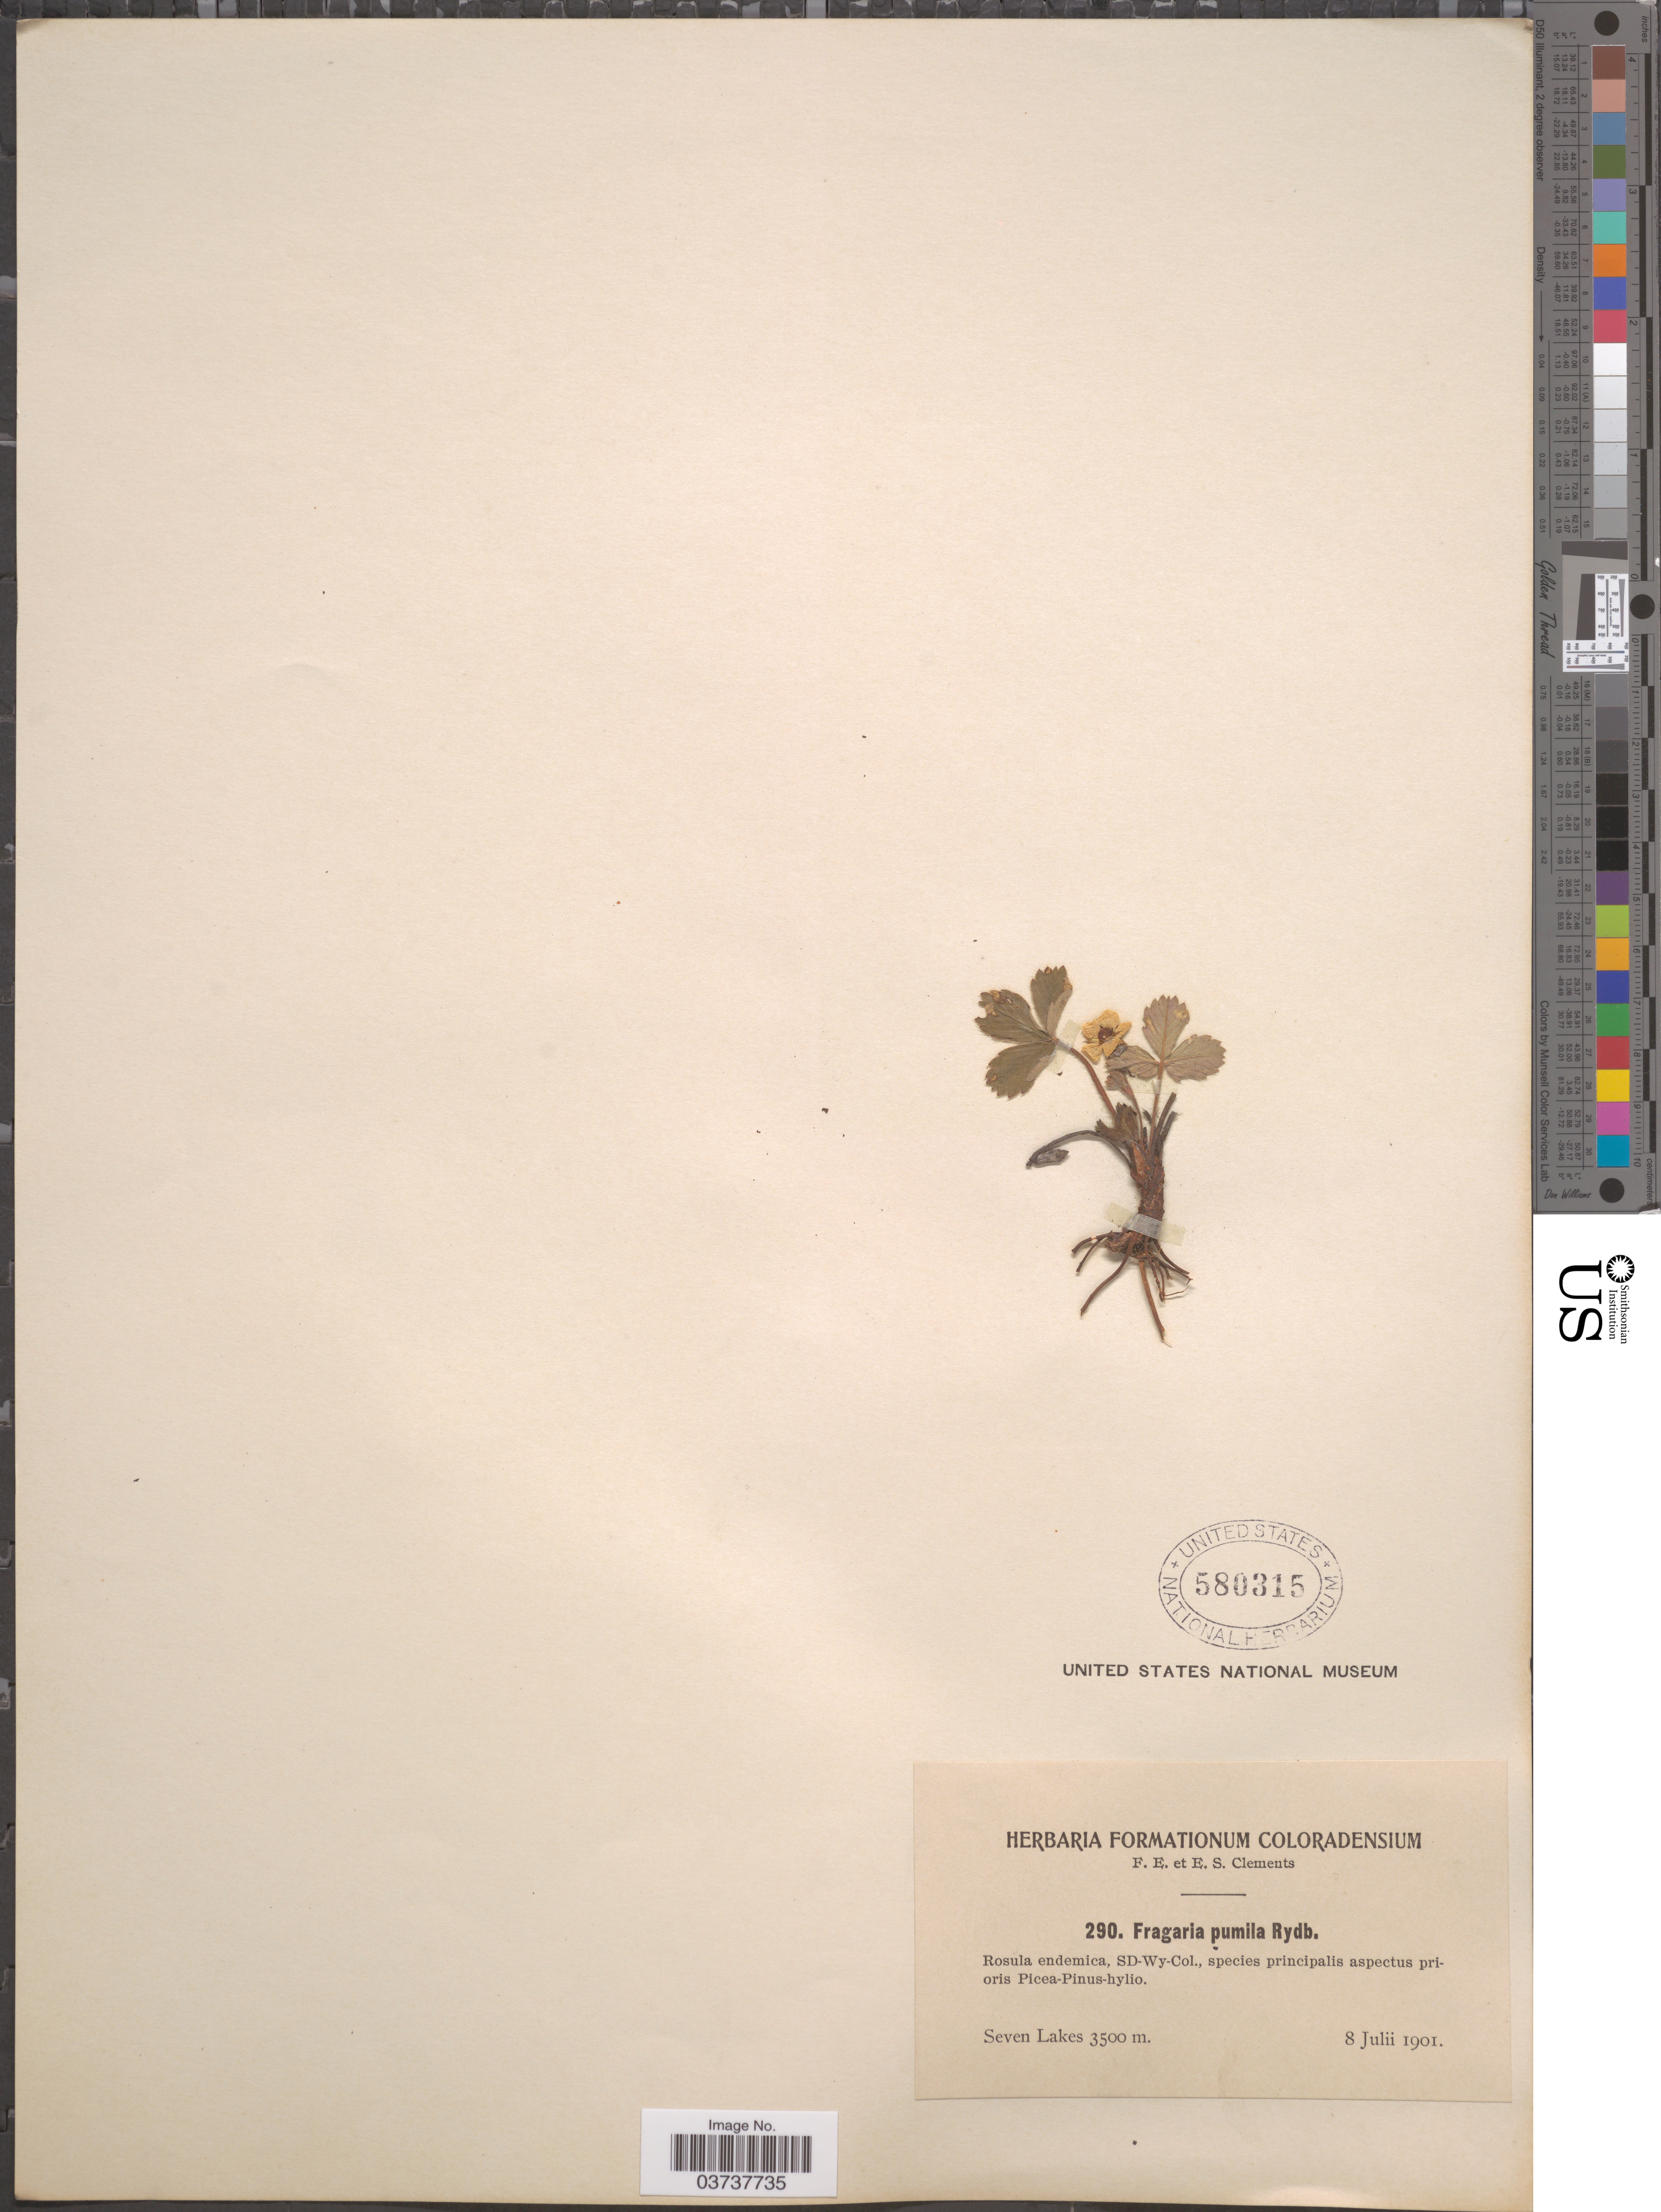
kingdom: Plantae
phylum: Tracheophyta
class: Magnoliopsida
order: Rosales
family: Rosaceae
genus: Fragaria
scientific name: Fragaria virginiana subsp. glauca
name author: (S. Watson) Staudt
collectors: F. E. Clements & E. S. Clements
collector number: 290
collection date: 1901-07-08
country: United States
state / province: Colorado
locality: Seven Lakes.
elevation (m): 3500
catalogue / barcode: US 580315